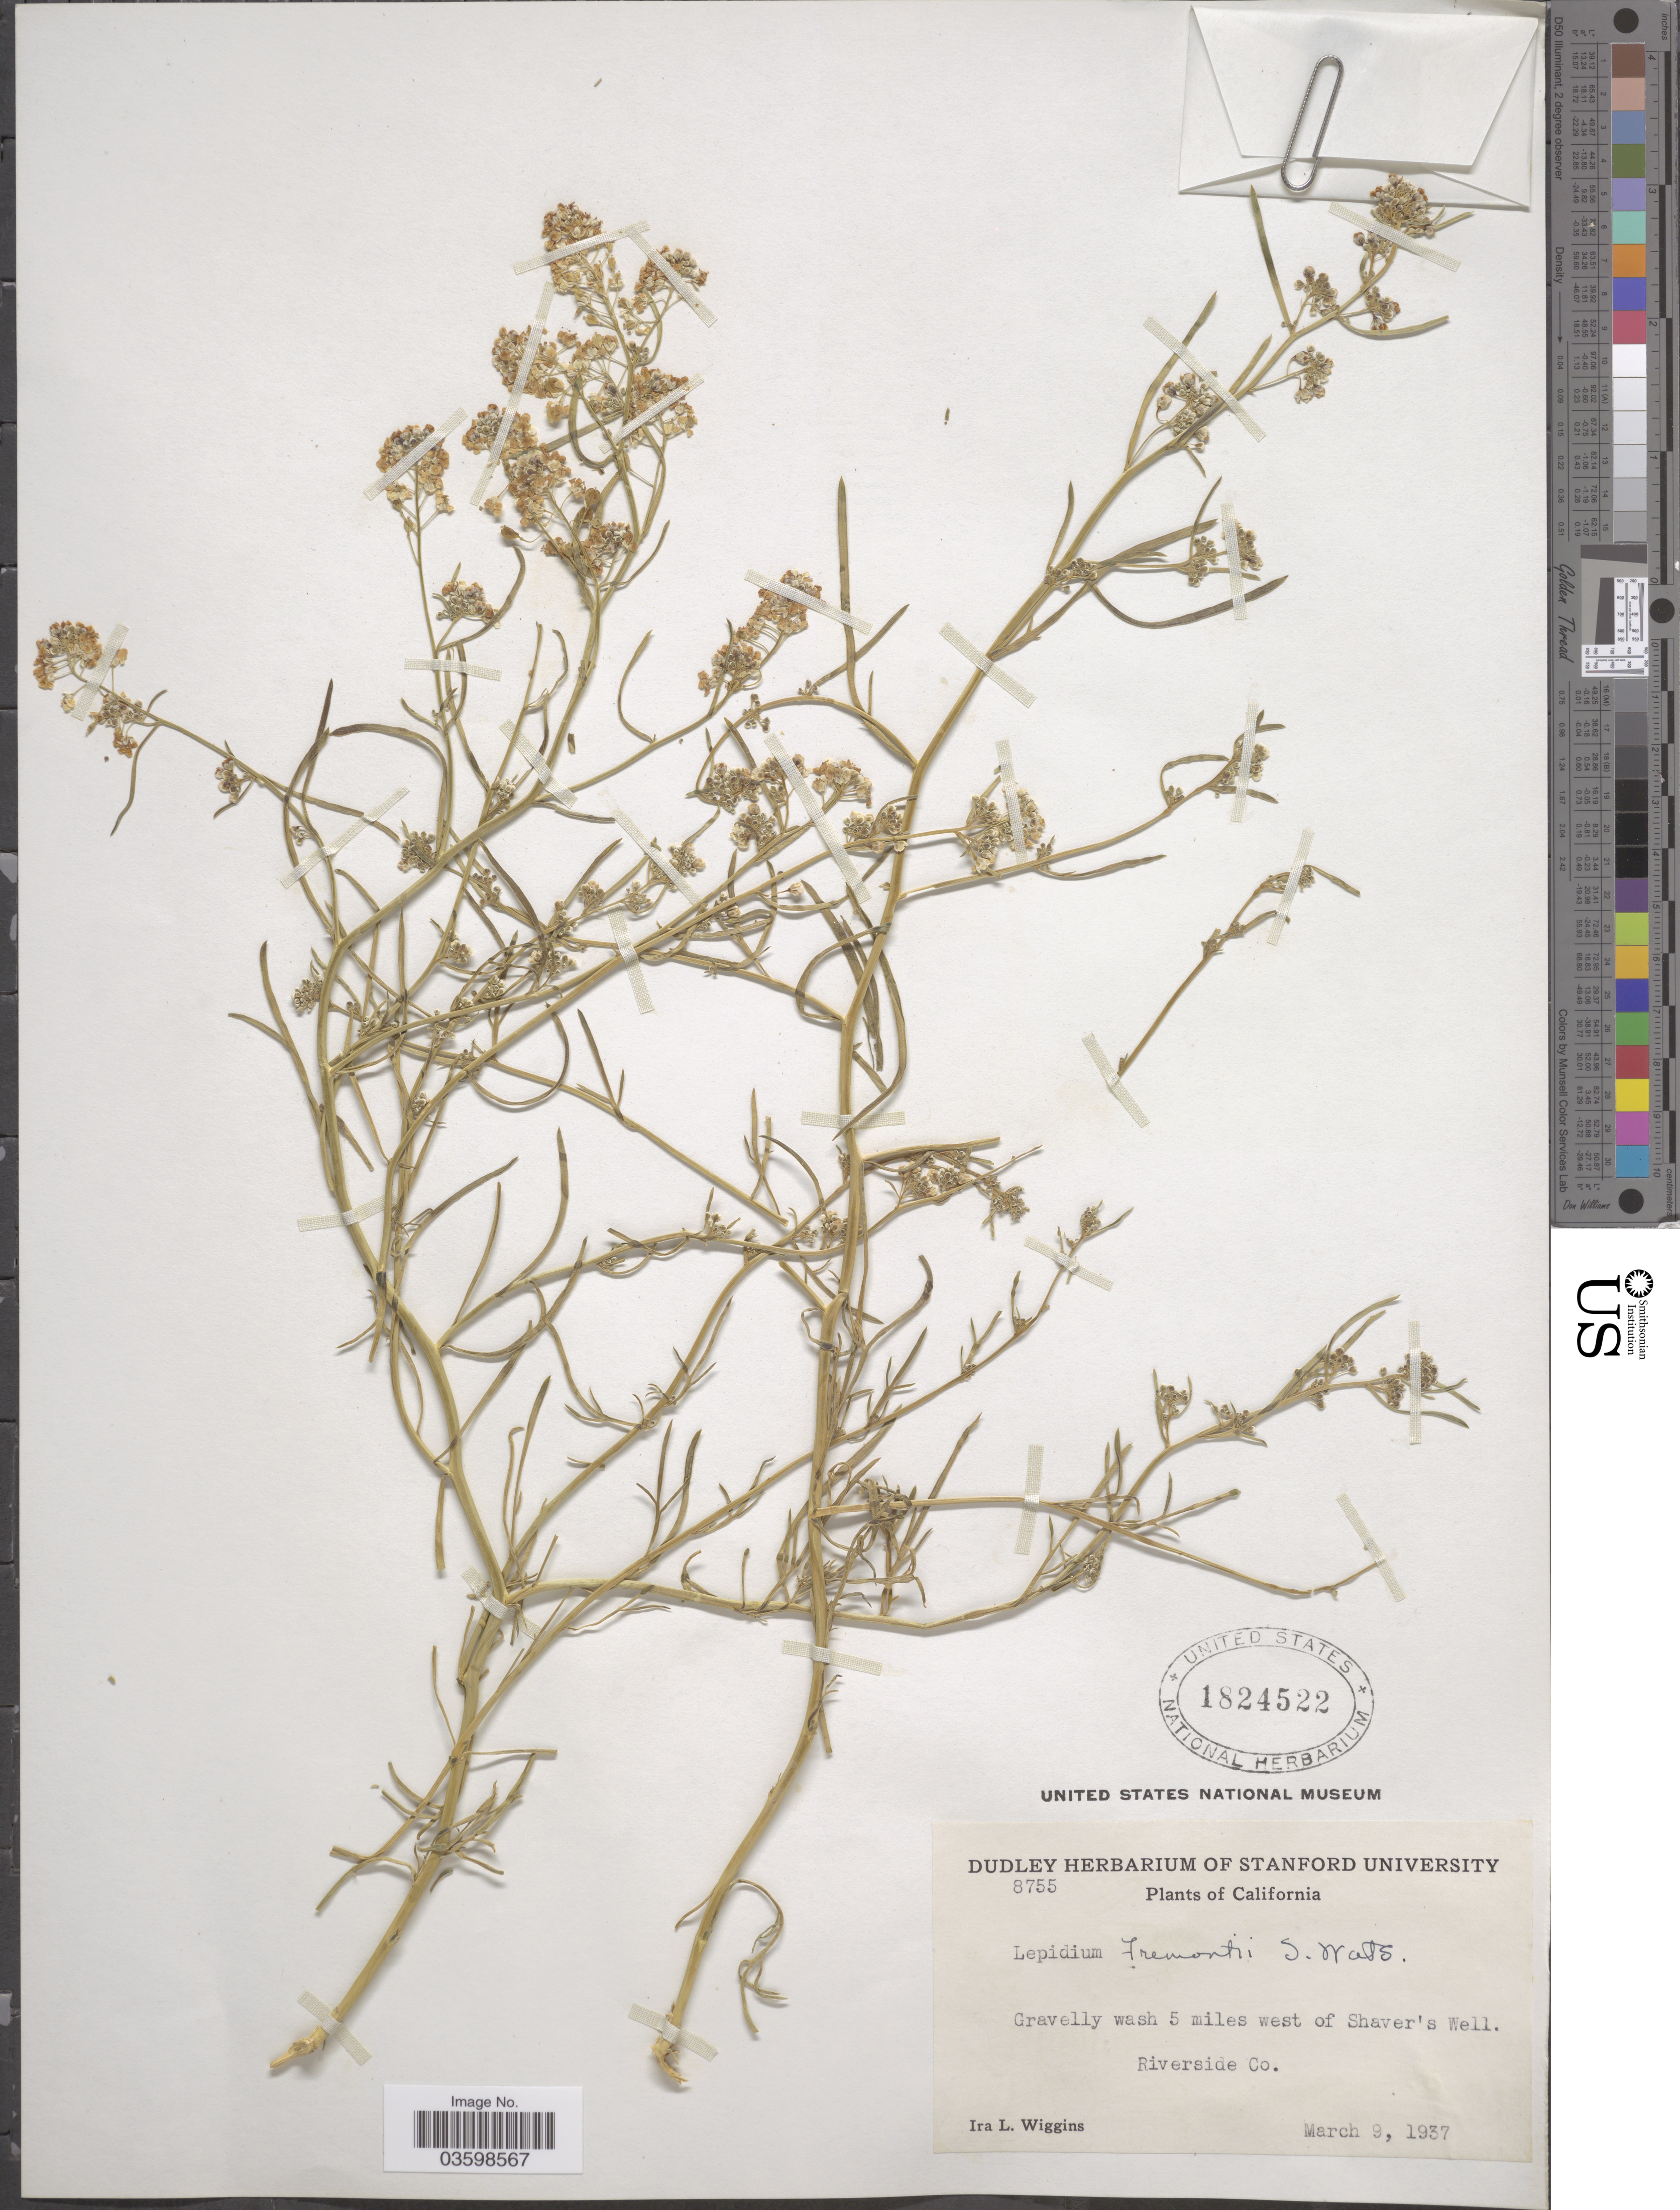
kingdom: Plantae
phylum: Tracheophyta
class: Magnoliopsida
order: Brassicales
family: Brassicaceae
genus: Lepidium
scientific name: Lepidium fremontii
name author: S. Watson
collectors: I. L. Wiggins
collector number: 8755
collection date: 1937-03-09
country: United States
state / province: California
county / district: Riverside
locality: Gravelly wash 5 miles west of Shaver's Well. Riverside Co.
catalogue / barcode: US 1824522